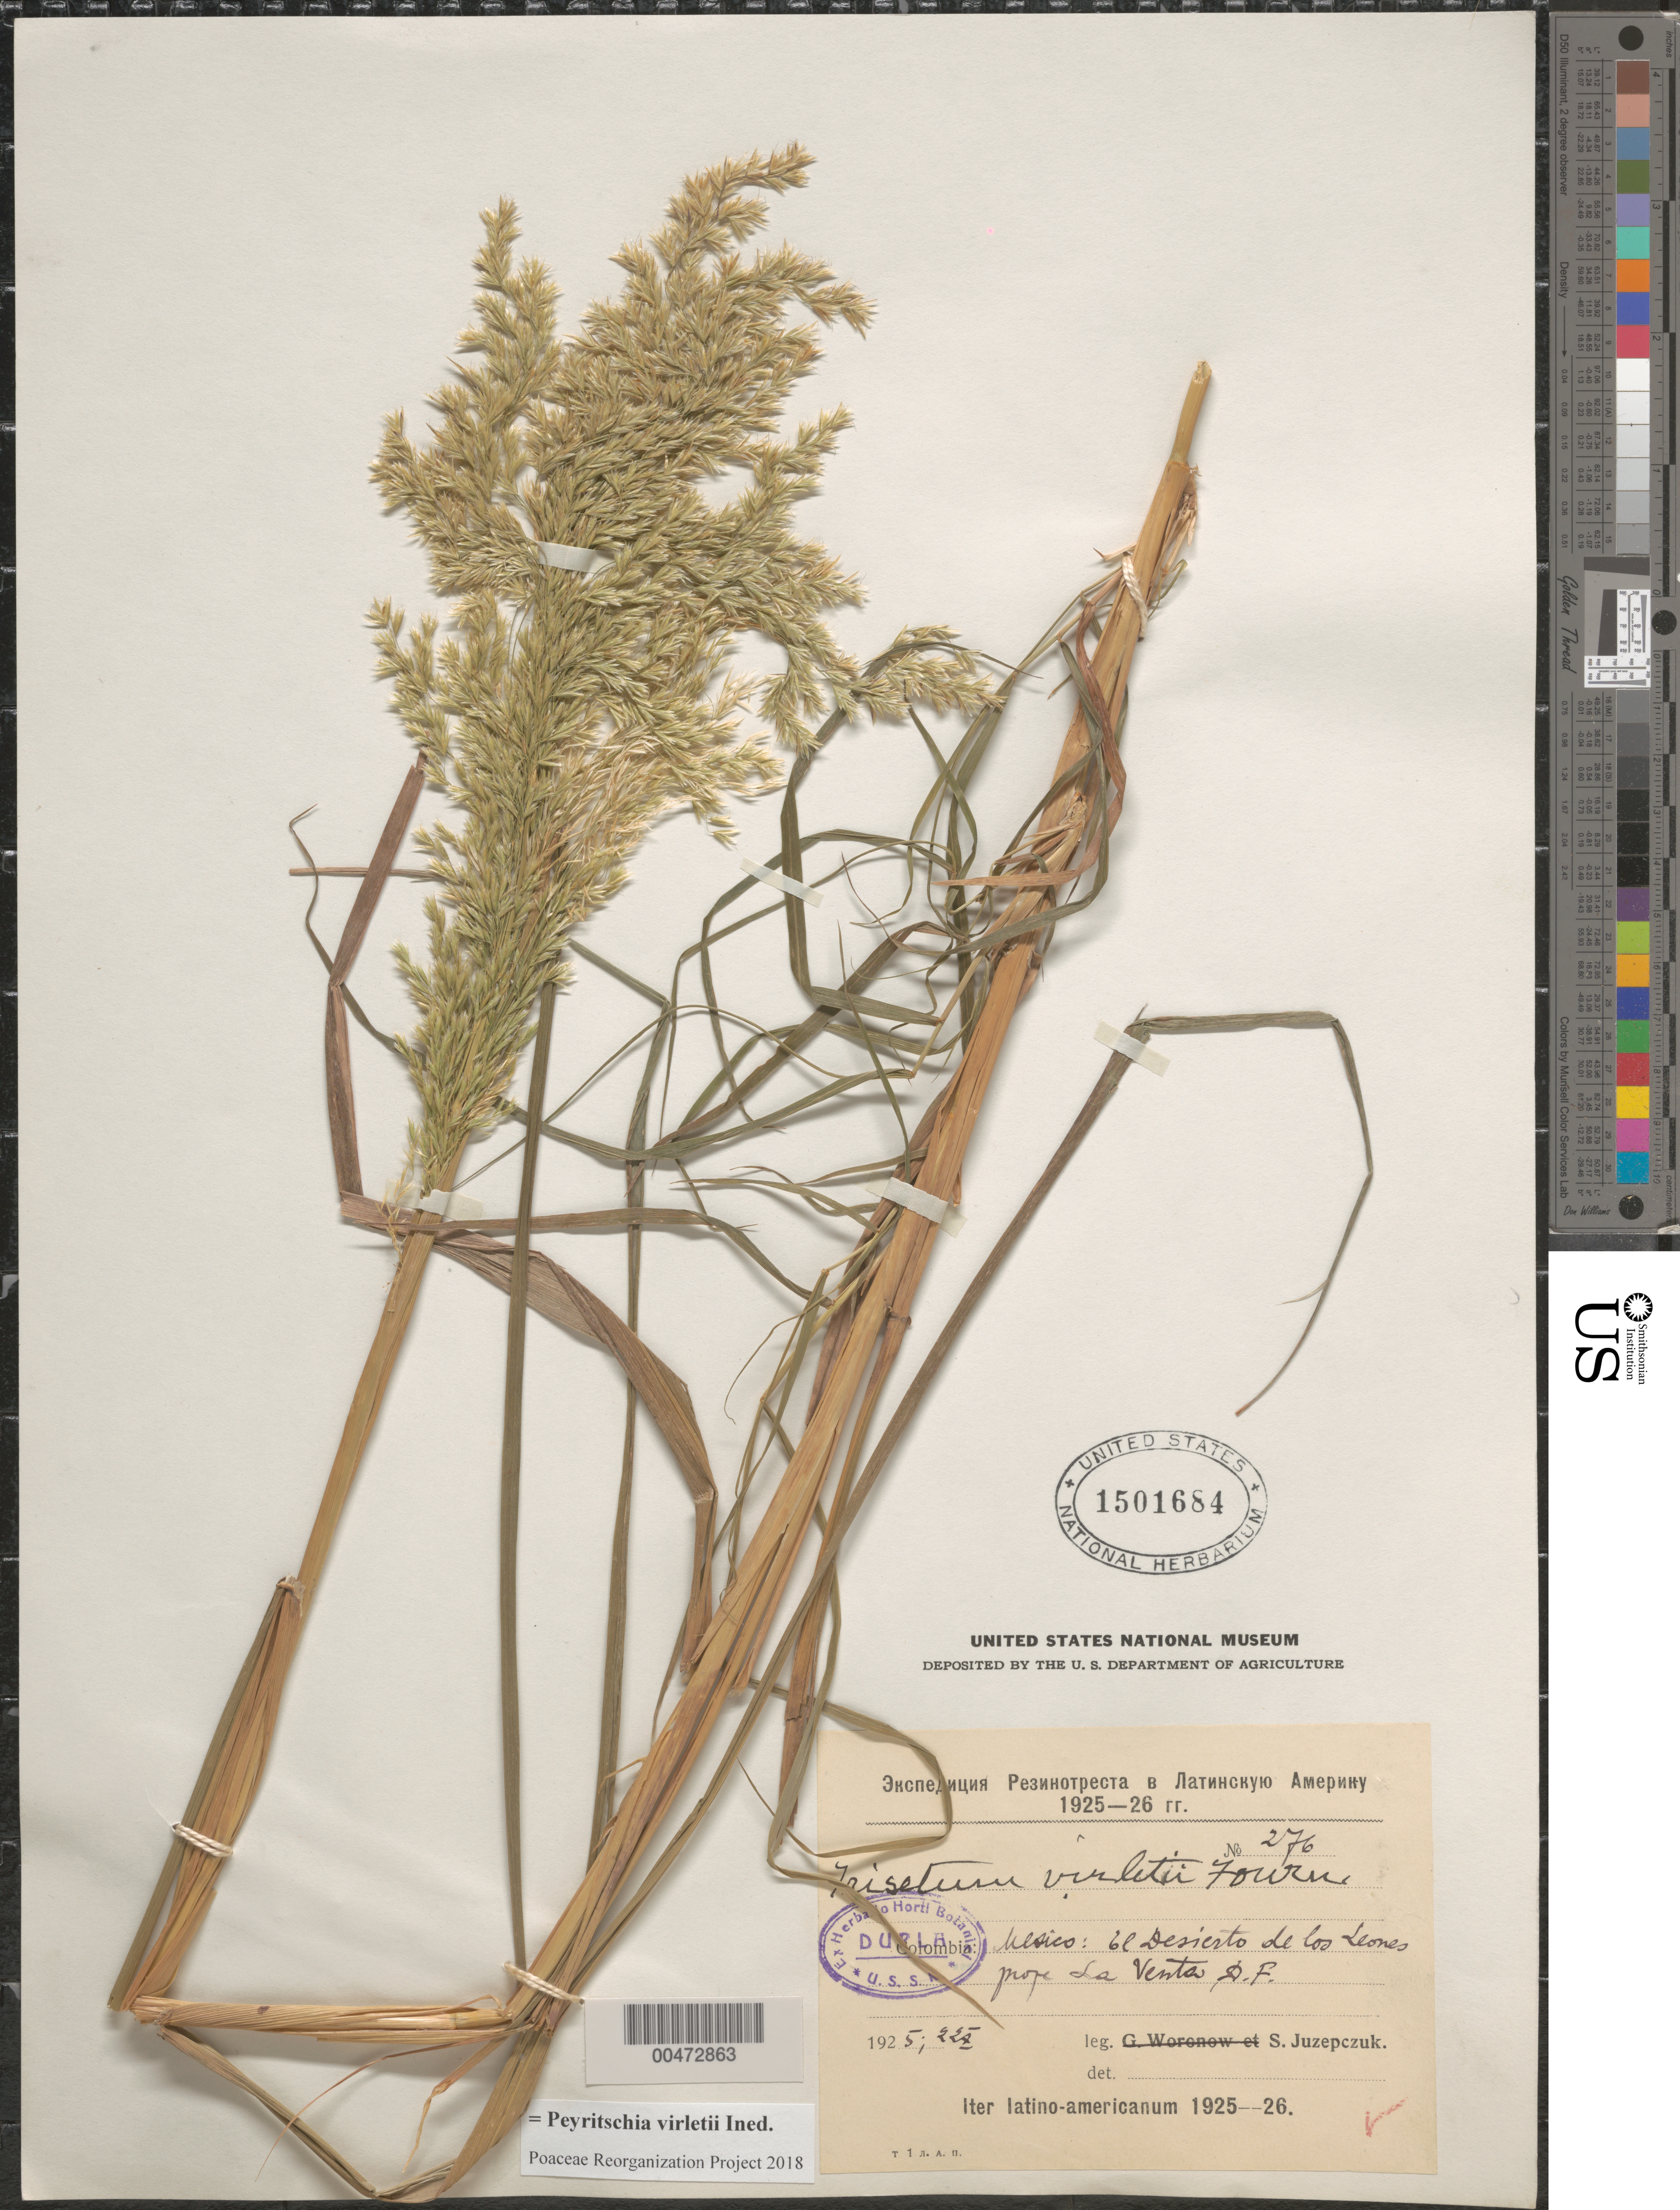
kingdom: Plantae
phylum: Tracheophyta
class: Liliopsida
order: Poales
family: Poaceae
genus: Peyritschia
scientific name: Peyritschia virletii ined.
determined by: Poaceae Reorganization Project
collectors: S. V. Juzepczuk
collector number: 276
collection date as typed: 22 Oct 1925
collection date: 1925-10-22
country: Mexico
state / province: Distrito Federal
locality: El Desierto de Los Leones prope La Venta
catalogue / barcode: US 1501684